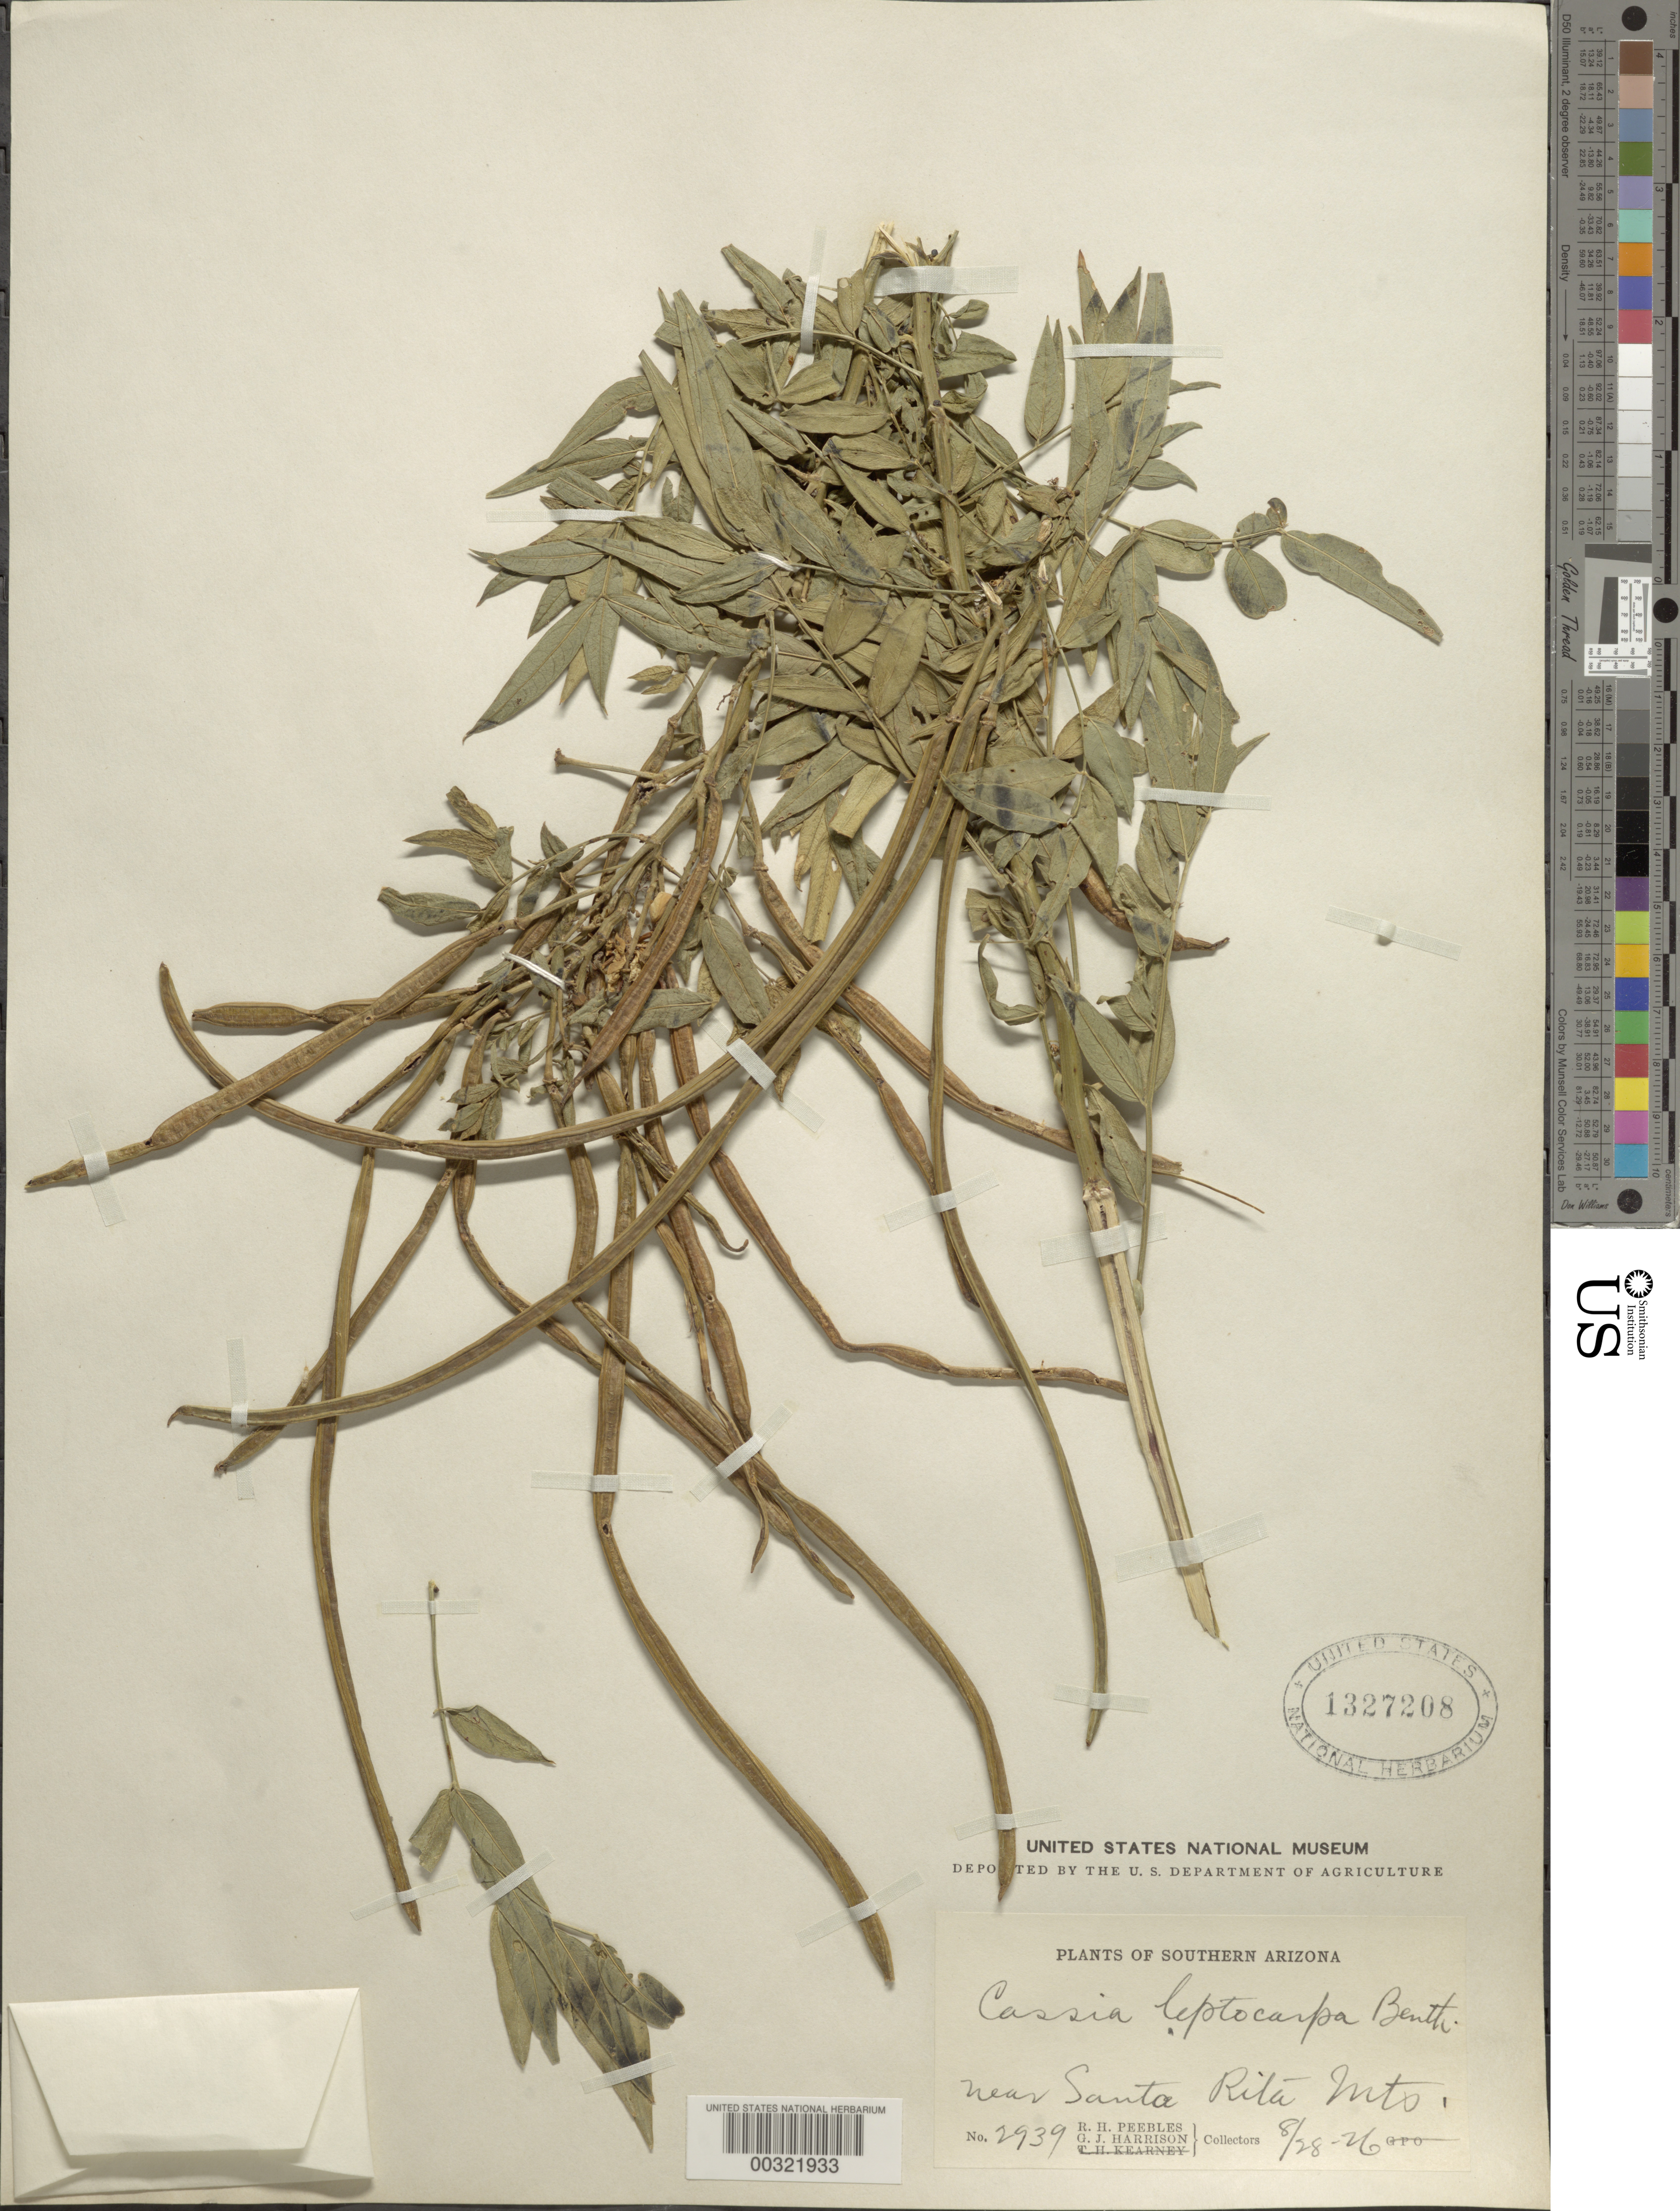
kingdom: Plantae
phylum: Tracheophyta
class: Magnoliopsida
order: Fabales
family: Fabaceae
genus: Senna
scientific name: Senna hirsuta var. leptocarpa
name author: (Benth.) H.S. Irwin & Barneby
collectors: R. Pebbles & G. J. Harrison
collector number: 2939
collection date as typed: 28 Aug 1926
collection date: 1926-08-28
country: United States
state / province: Arizona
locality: Near santa rita mts.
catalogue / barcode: US 1327208